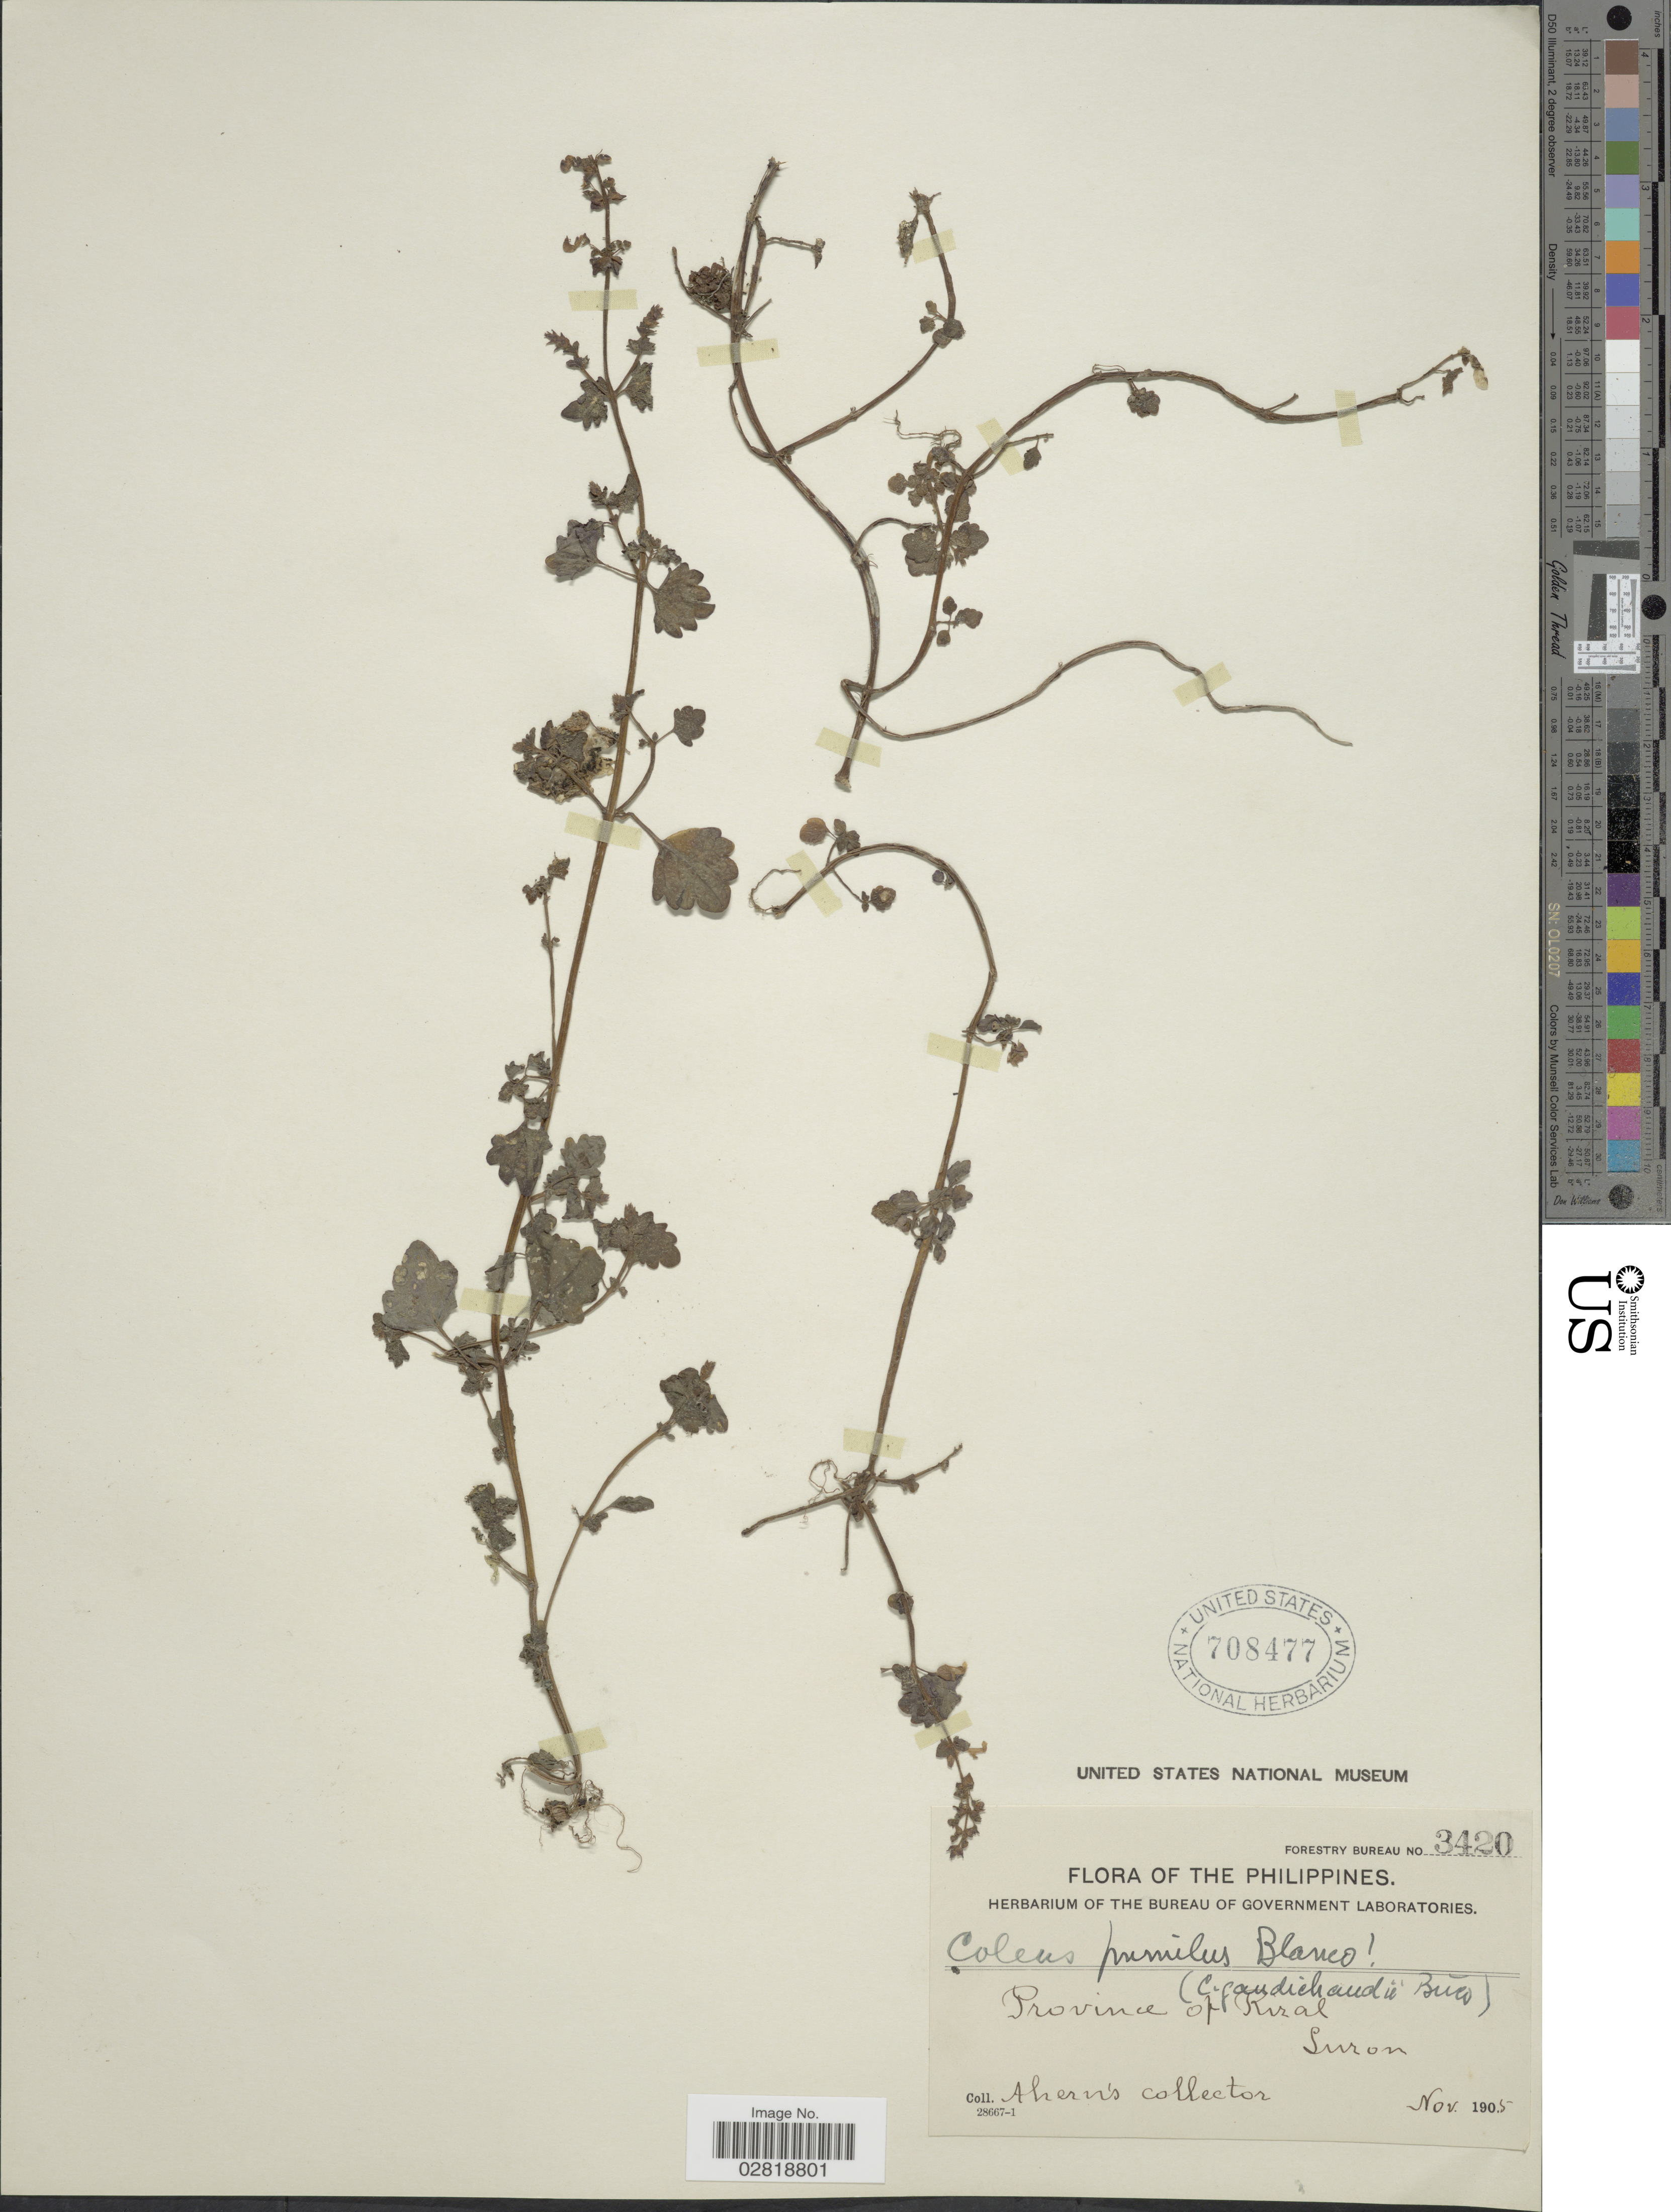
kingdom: Plantae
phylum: Tracheophyta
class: Magnoliopsida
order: Lamiales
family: Lamiaceae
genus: Plectranthus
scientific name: Plectranthus scutellarioides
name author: (L.) R. Br.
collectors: Ahern's collector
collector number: Forestry Bureau 3420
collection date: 1905-11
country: Philippines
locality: Province of Rizal. Luzon.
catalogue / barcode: US 708477